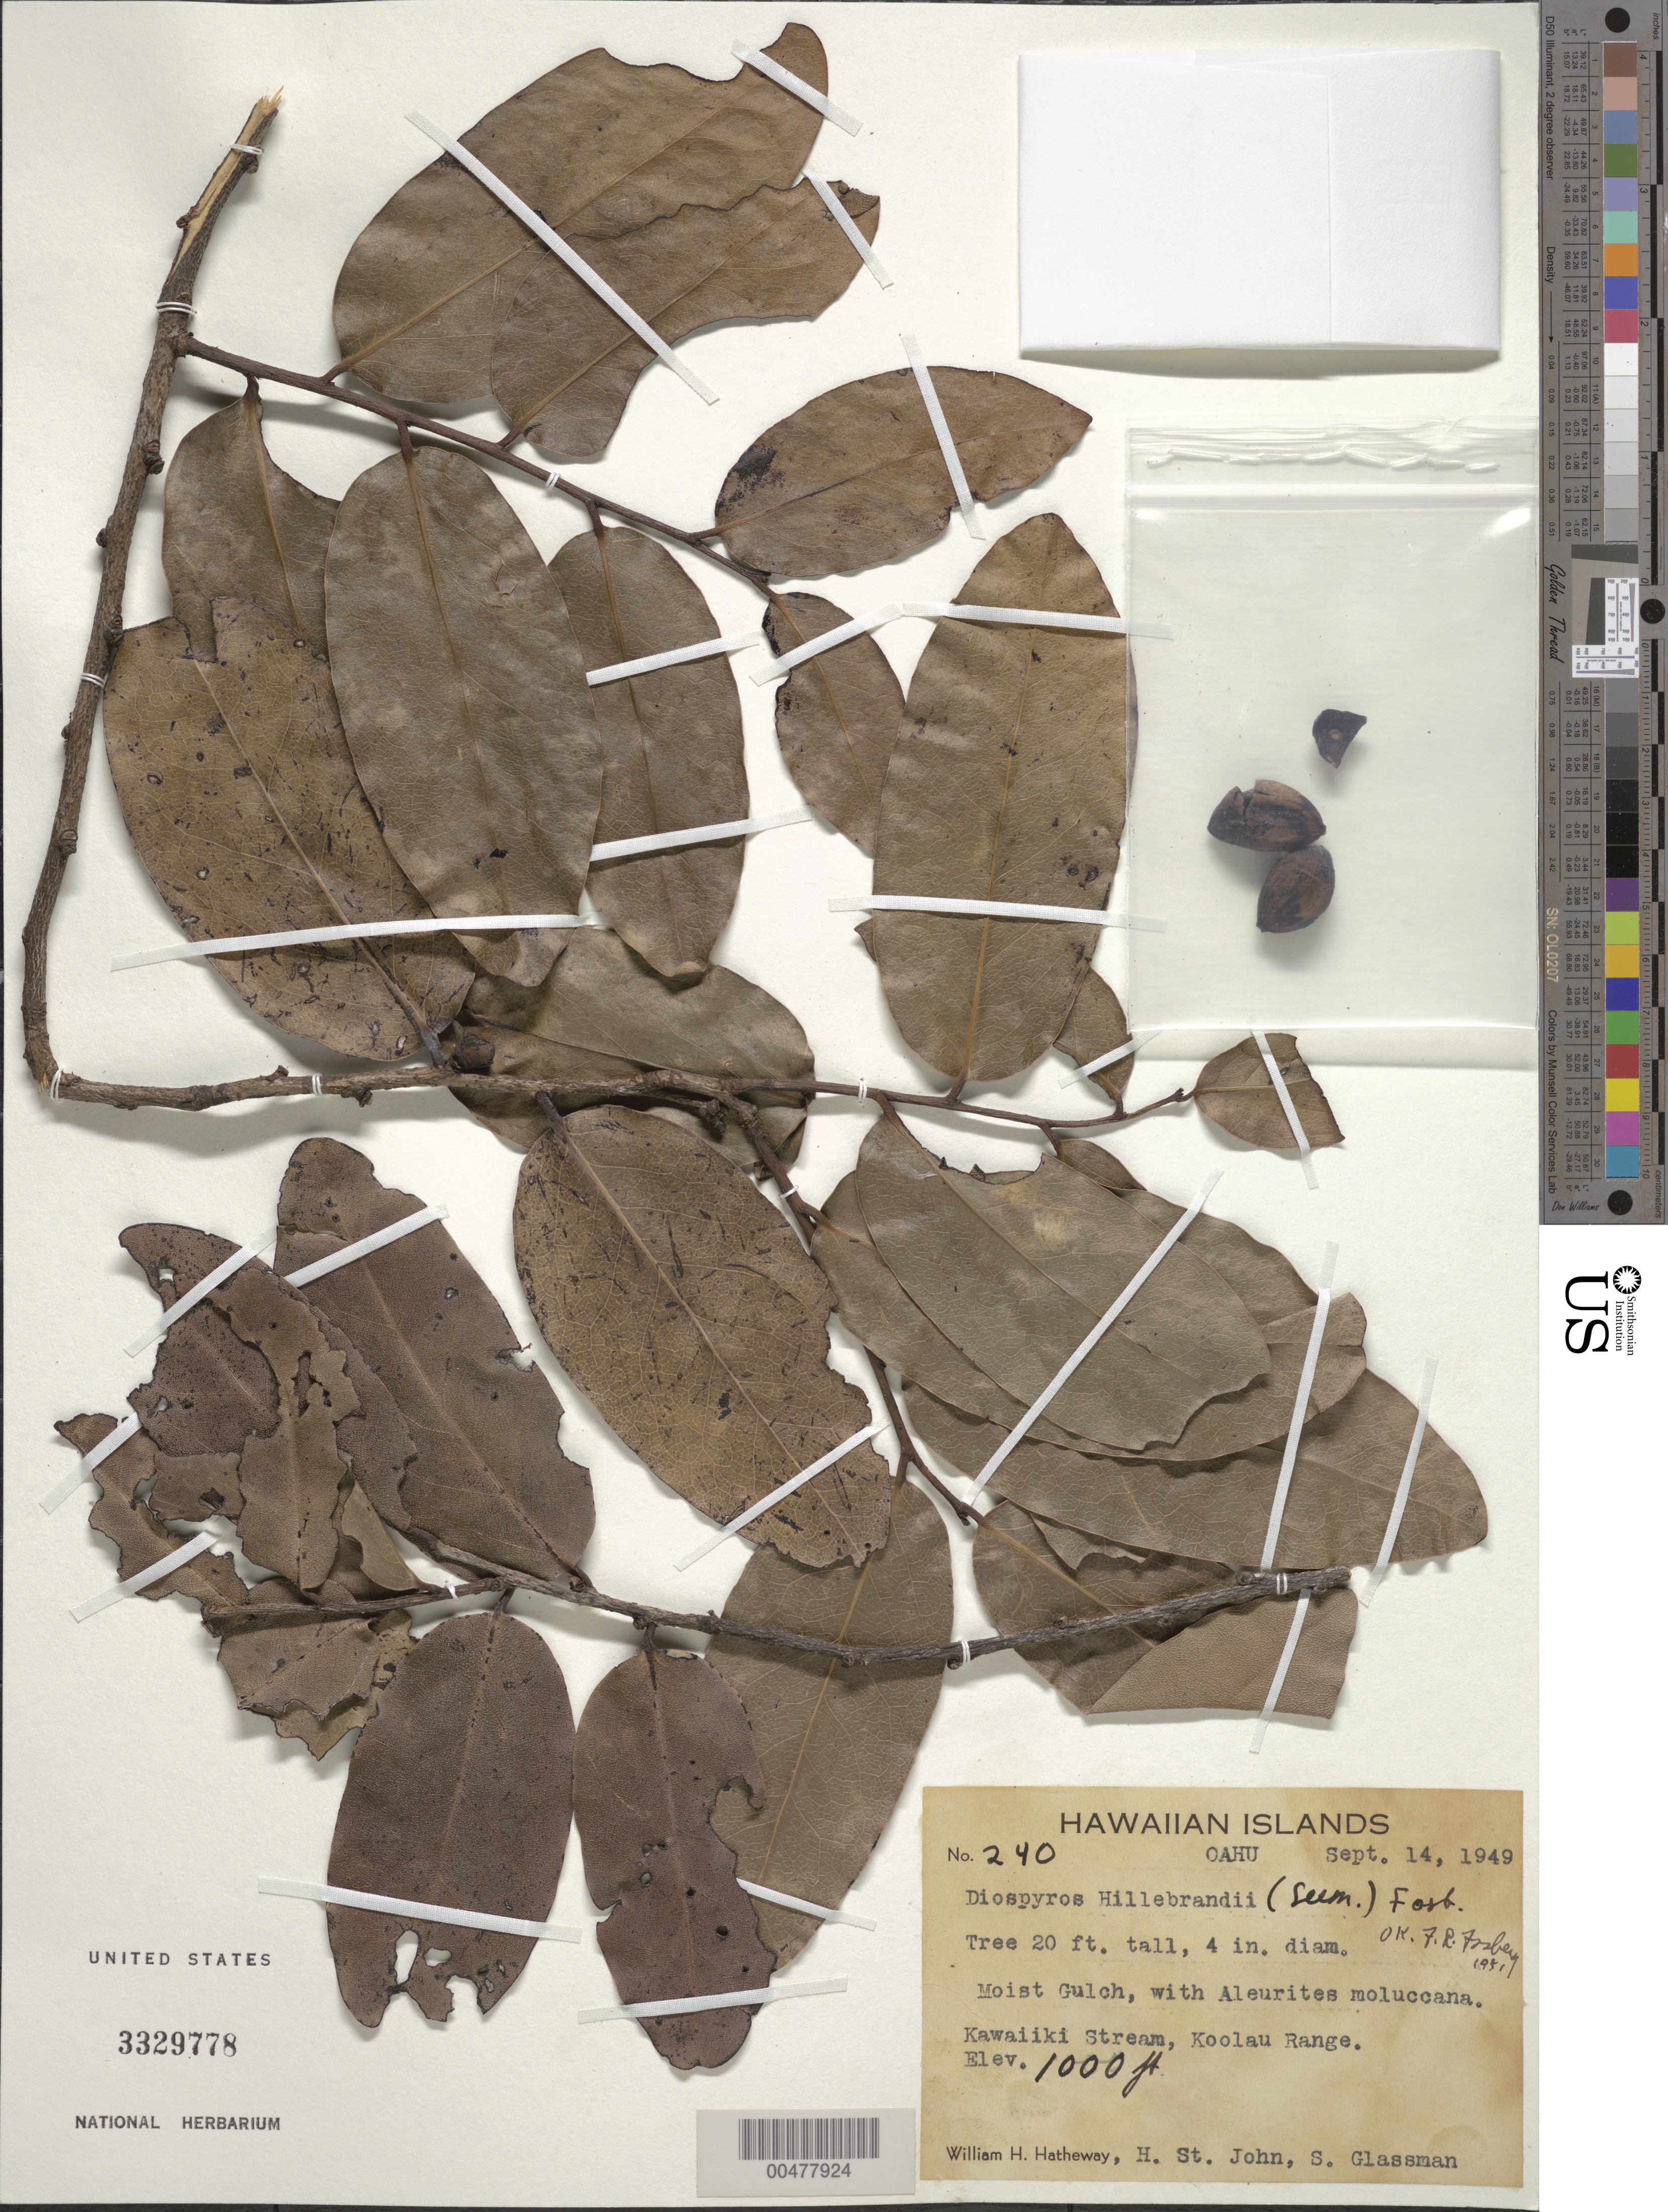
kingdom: Plantae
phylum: Tracheophyta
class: Magnoliopsida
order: Ericales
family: Ebenaceae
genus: Diospyros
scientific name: Diospyros hillebrandii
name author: (Seem.) Fosberg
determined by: Fosberg, F. R.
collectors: W. H. Hatheway, H. St. John & S. F. Glassman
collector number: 240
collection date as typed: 14 Sep 1949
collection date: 1949-09-14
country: United States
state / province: Hawaii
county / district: Honolulu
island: Oahu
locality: Kawaiiki Stream, Koolau Range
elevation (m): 305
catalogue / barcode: US 3329778